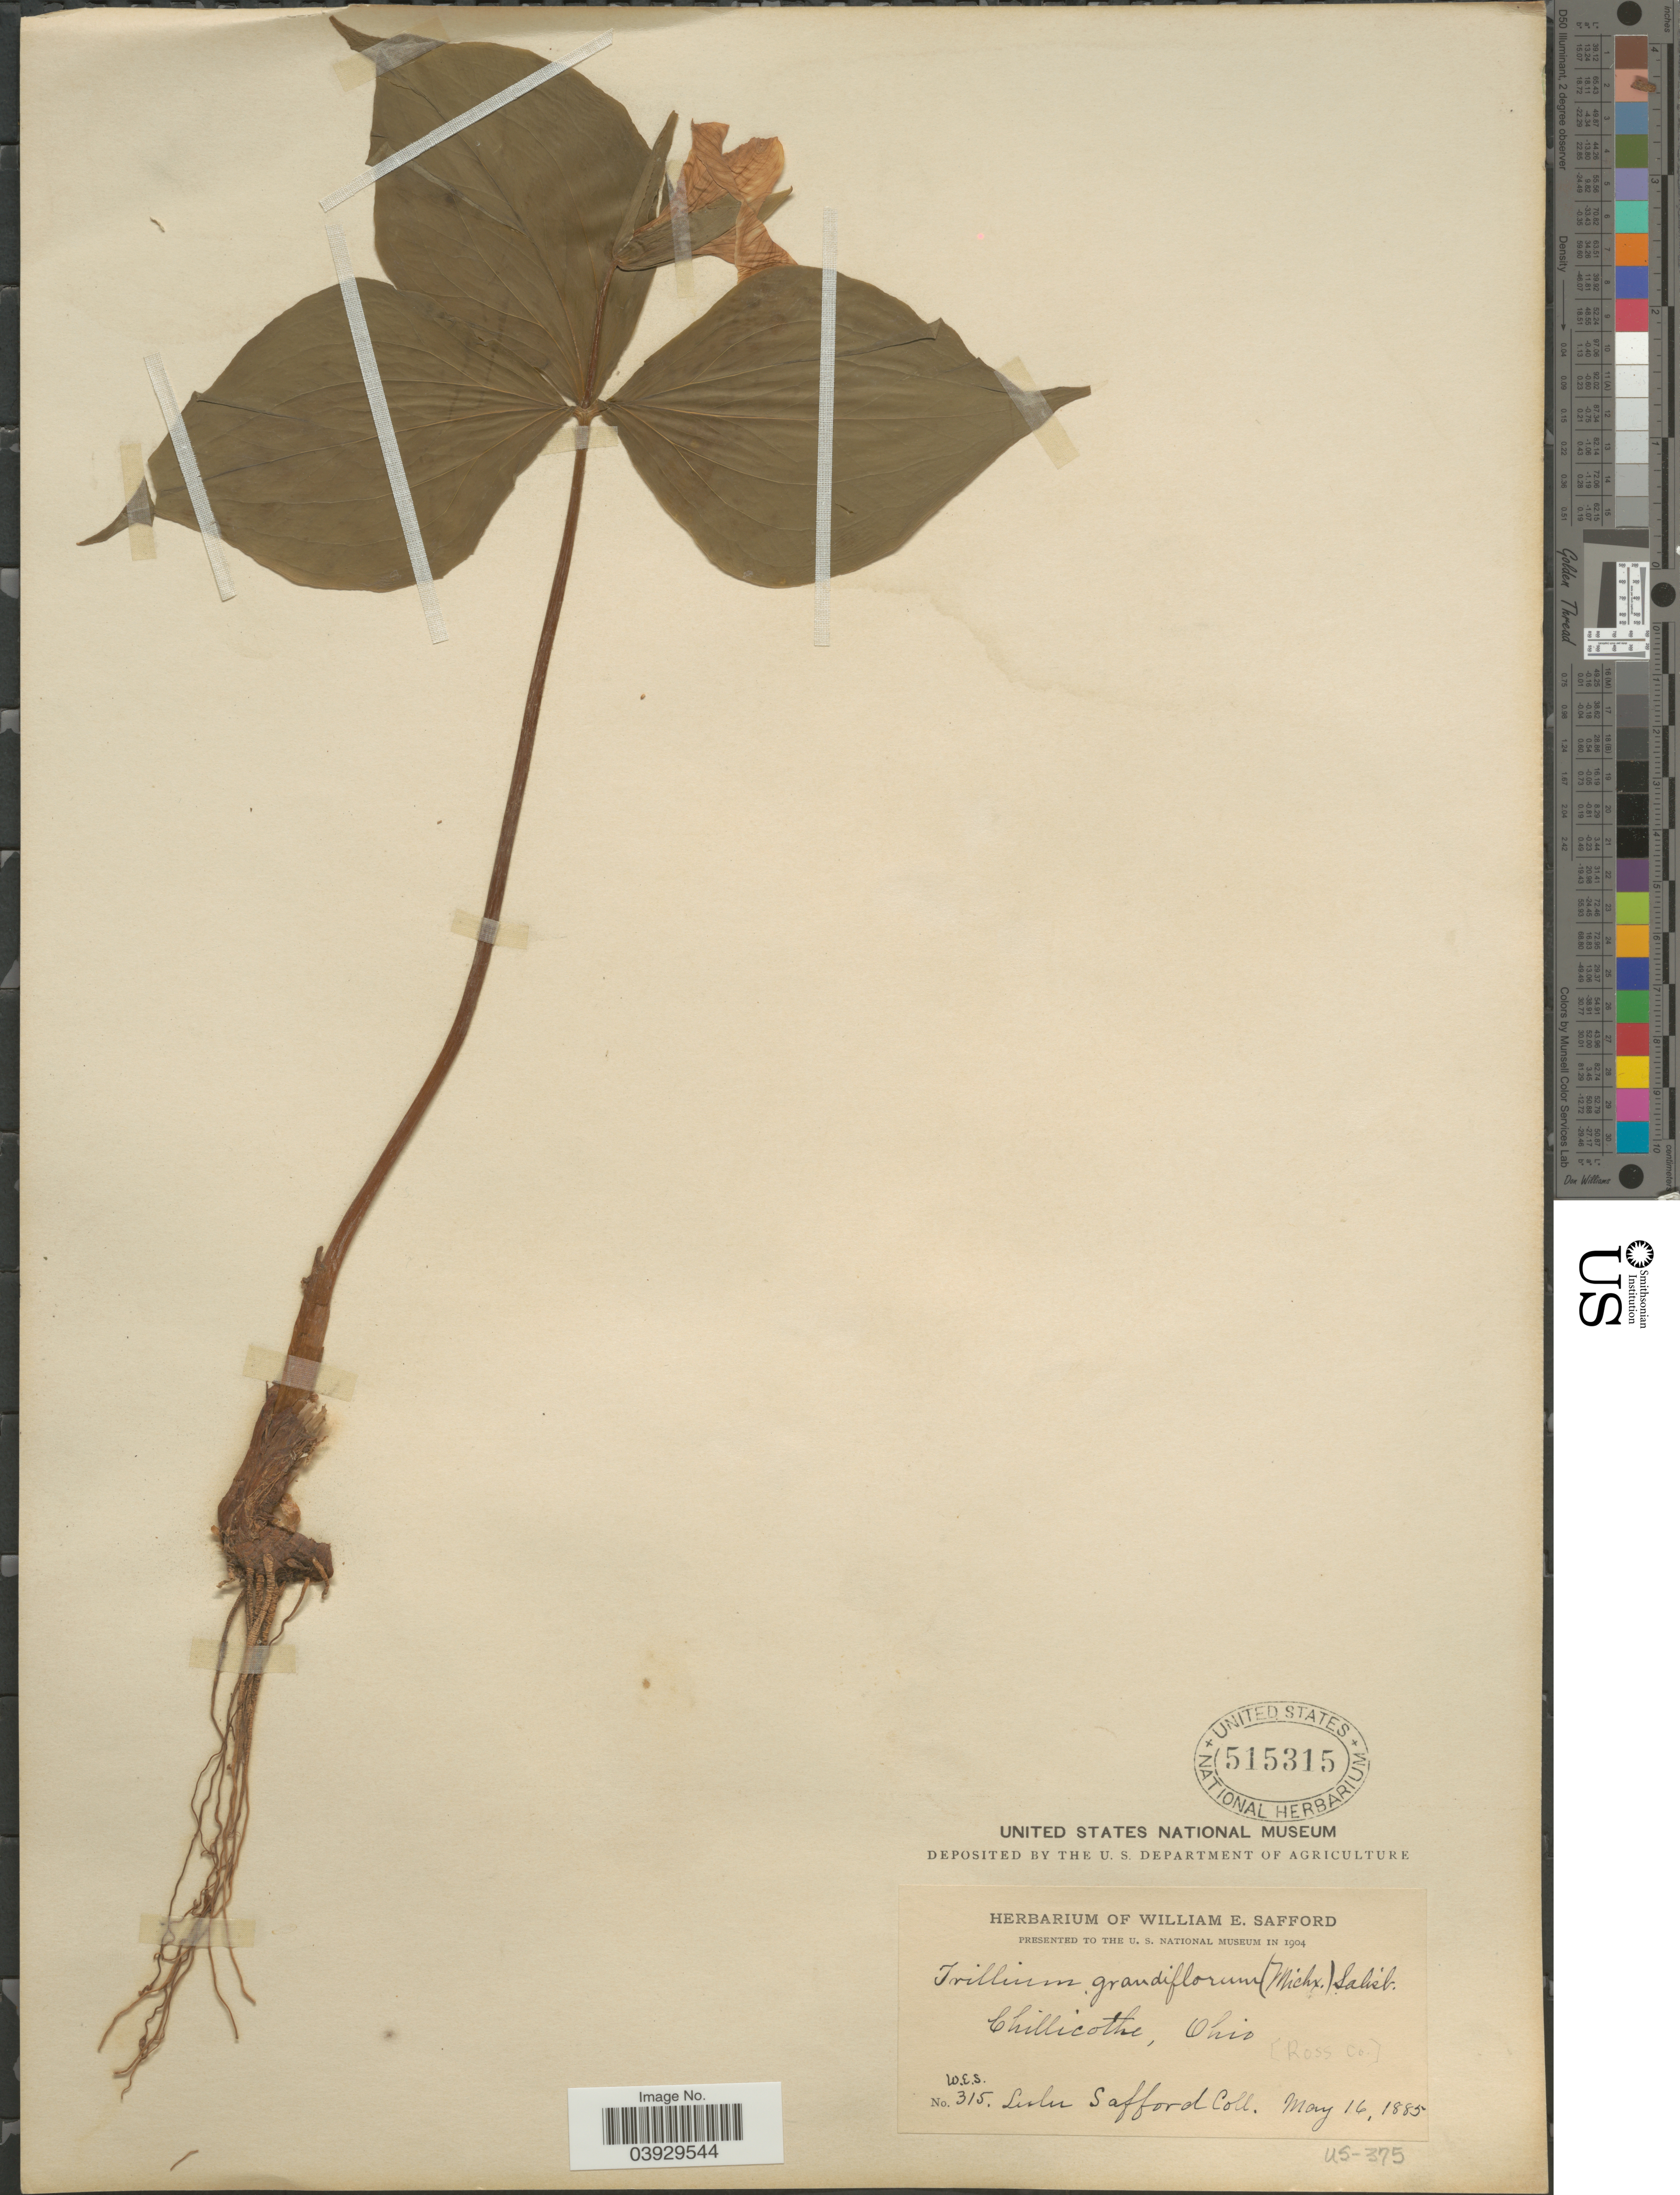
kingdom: Plantae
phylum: Tracheophyta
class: Liliopsida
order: Liliales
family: Melanthiaceae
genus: Trillium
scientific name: Trillium grandiflorum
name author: (Michx.) Salisb.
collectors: L. Safford & W. E. Safford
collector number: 315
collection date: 1885-05-16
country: United States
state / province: Ohio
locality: Chillicothe, [Ross Co].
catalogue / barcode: US 515315